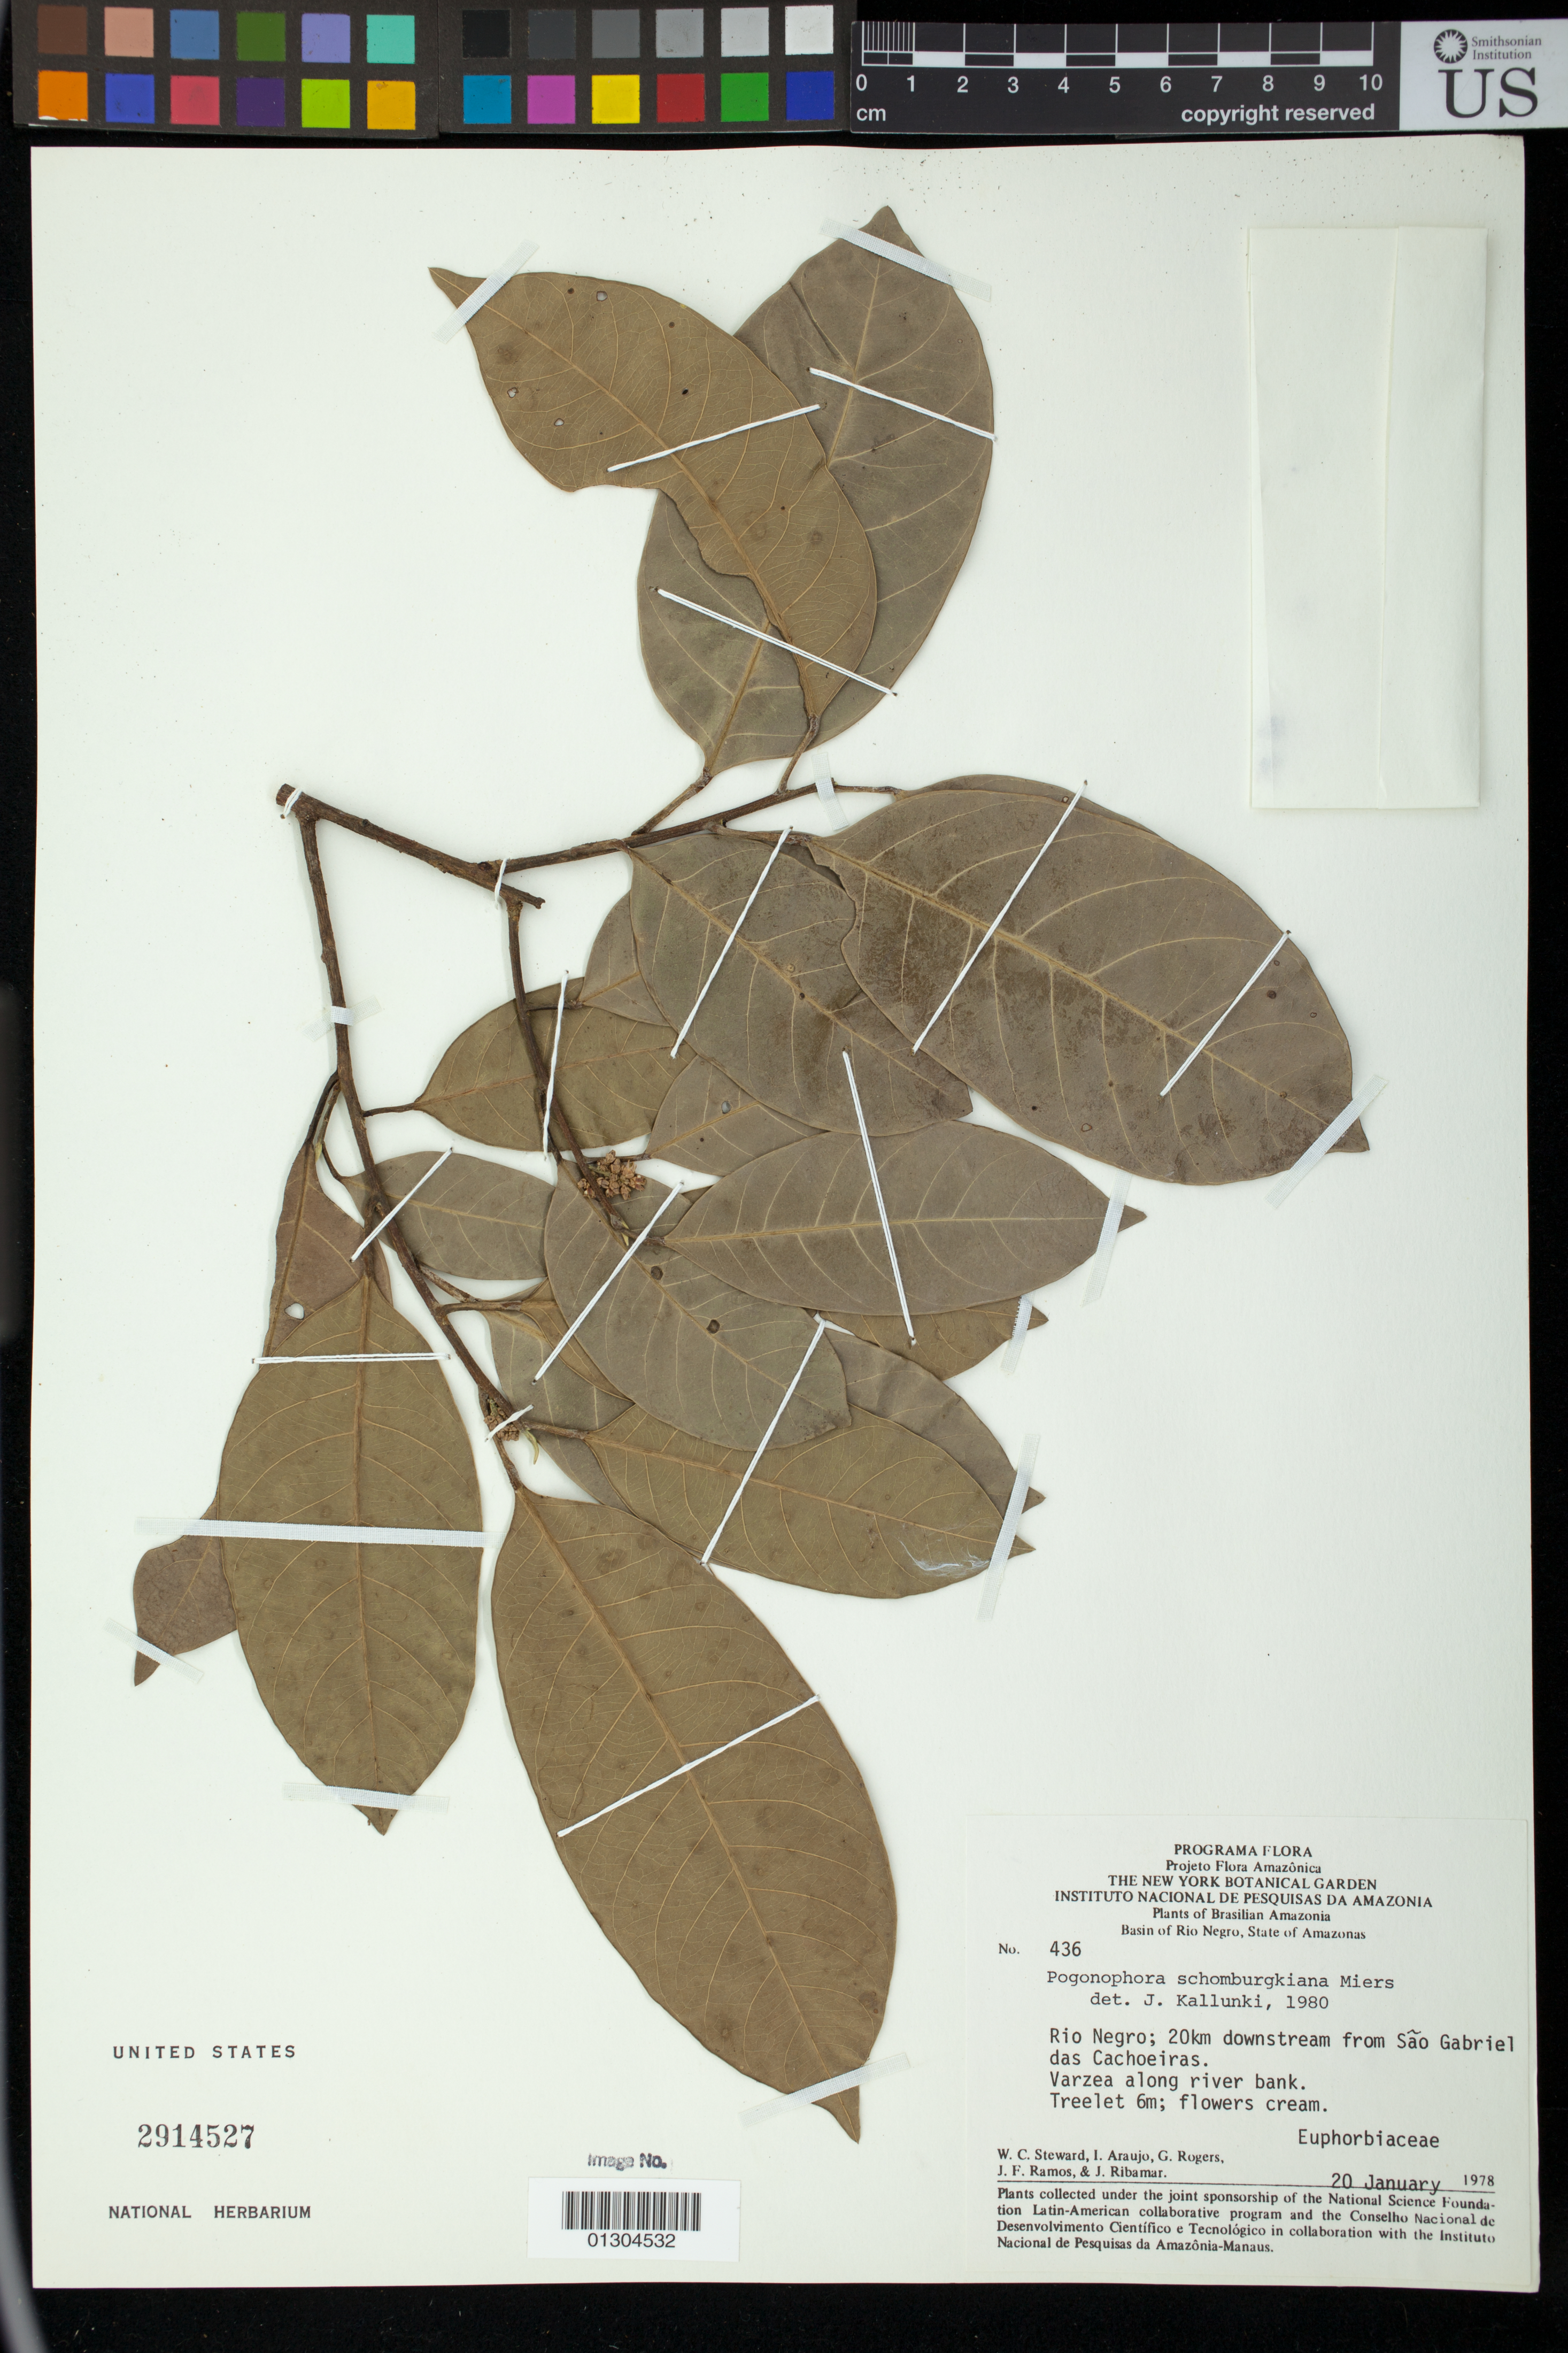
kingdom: Plantae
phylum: Tracheophyta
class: Magnoliopsida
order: Malpighiales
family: Peraceae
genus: Pogonophora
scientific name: Pogonophora schomburgkiana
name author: Miers ex Benth.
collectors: W. C. Steward, I. Araujo, G. Rogers, J. F. Ramos & J. Ribamar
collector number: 436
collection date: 1978-01-20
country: Brazil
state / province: Amazonas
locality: Basin of Rio Negro, 20 km downstream from Sao Gabriel das Cachoeiras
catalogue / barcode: US 2914527